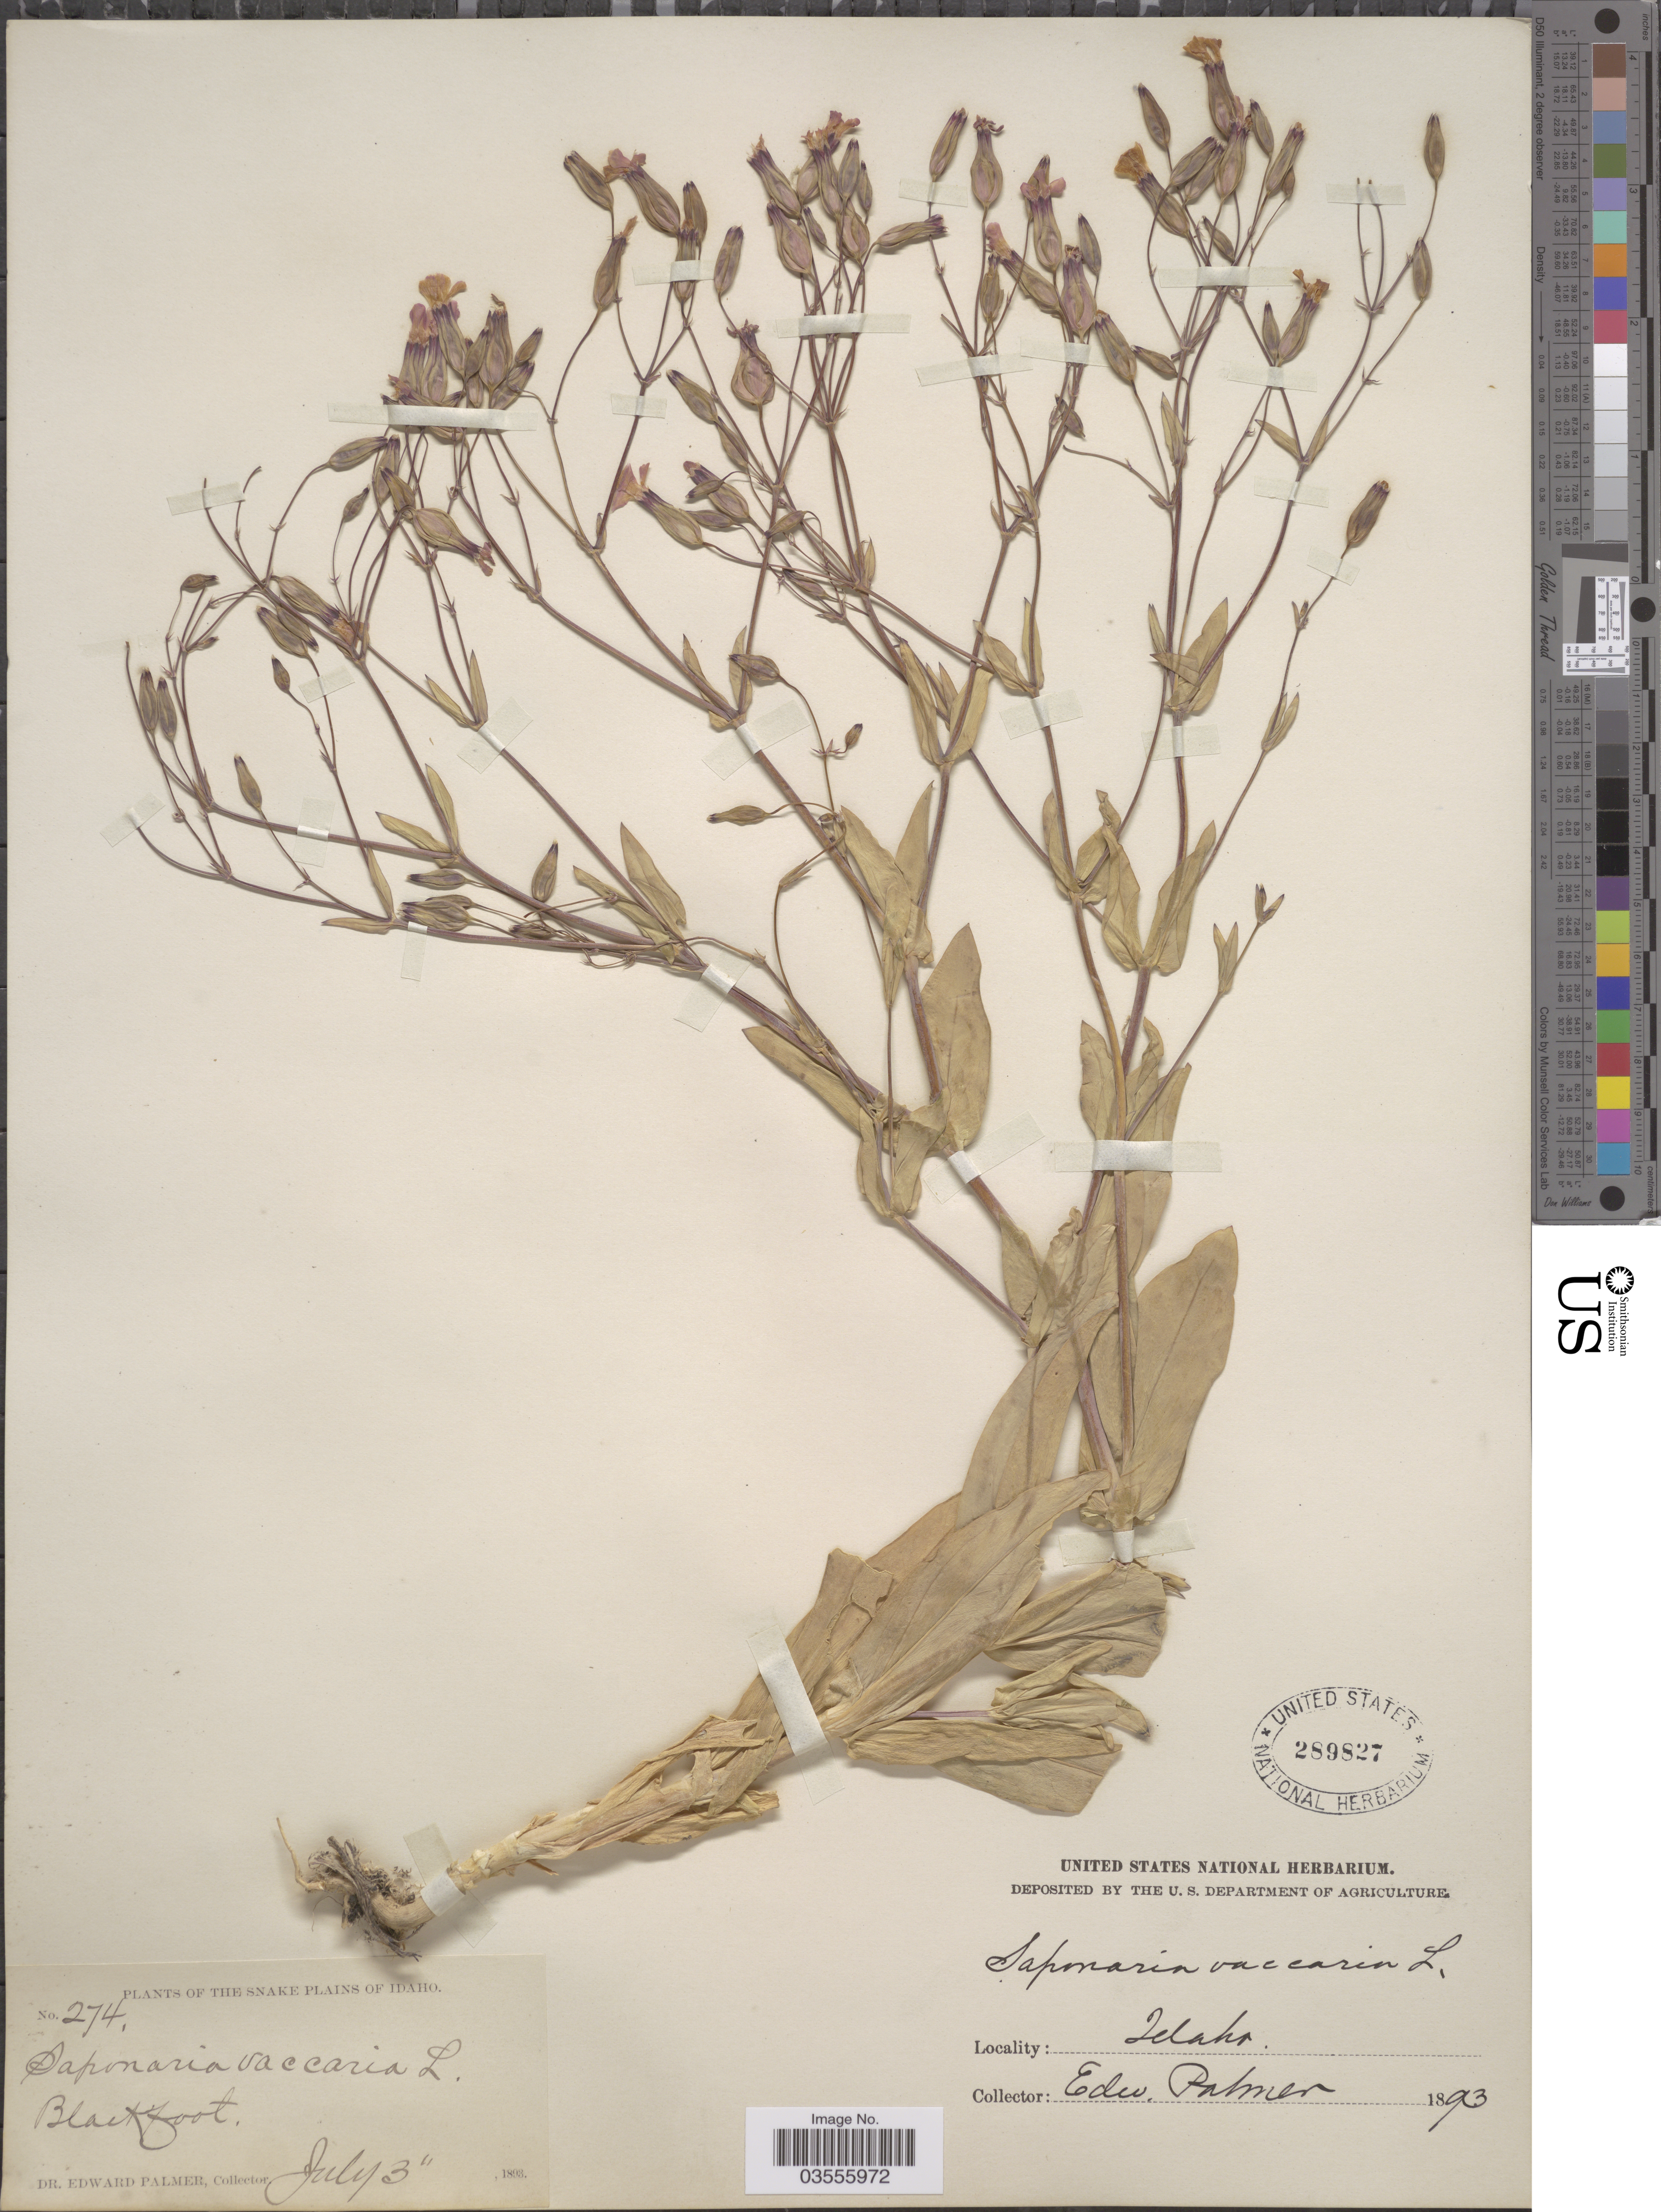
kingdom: Plantae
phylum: Tracheophyta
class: Magnoliopsida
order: Caryophyllales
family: Caryophyllaceae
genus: Gypsophila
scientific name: Gypsophila vaccaria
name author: (L.) Sm.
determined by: Strong, M. T., (US), Smithsonian Institution - National Museum of Natural History (UNITED STATES)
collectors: E. Palmer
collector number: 274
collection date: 1893-07-03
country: United States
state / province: Idaho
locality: The Snake Plains of Idaho. Blackfoot.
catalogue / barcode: US 289827